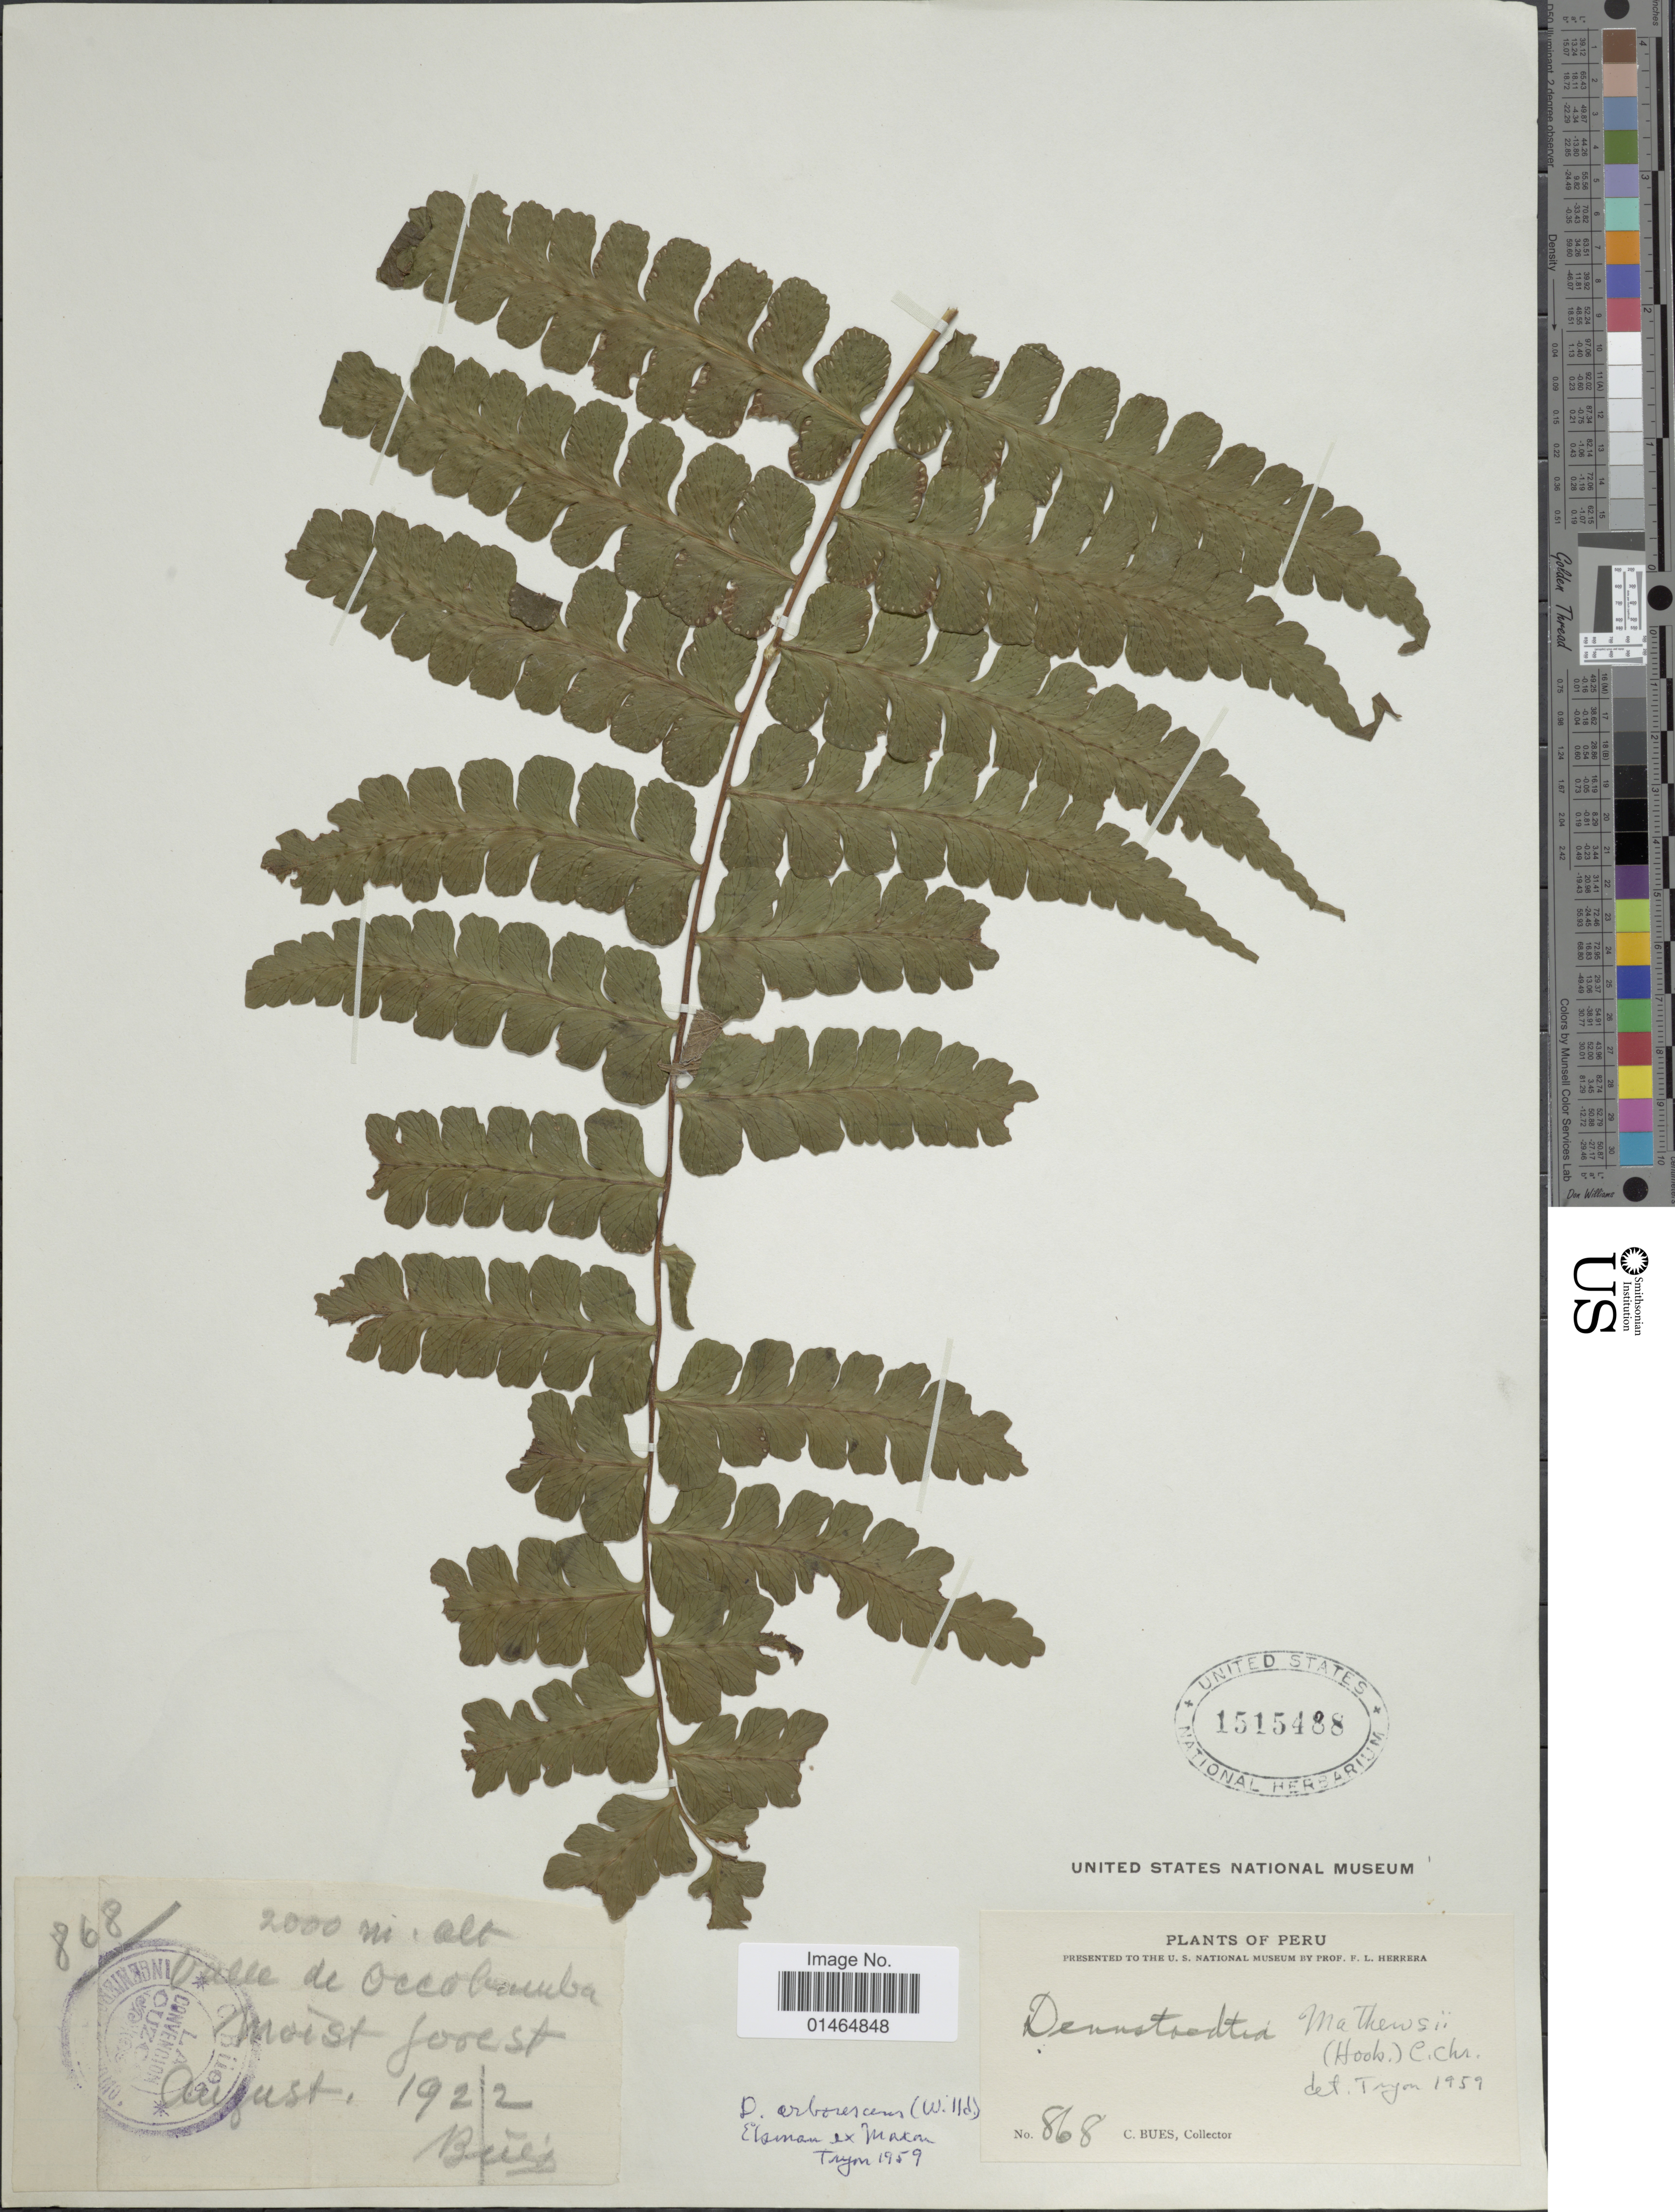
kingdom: Plantae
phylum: Tracheophyta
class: Polypodiopsida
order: Polypodiales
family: Dennstaedtiaceae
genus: Dennstaedtia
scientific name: Dennstaedtia matthewsii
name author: (Hook.) C. Chr.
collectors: C. Bues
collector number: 868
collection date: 1922-08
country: Peru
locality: Valle de Occobamba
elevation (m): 2000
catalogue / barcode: US 1515488